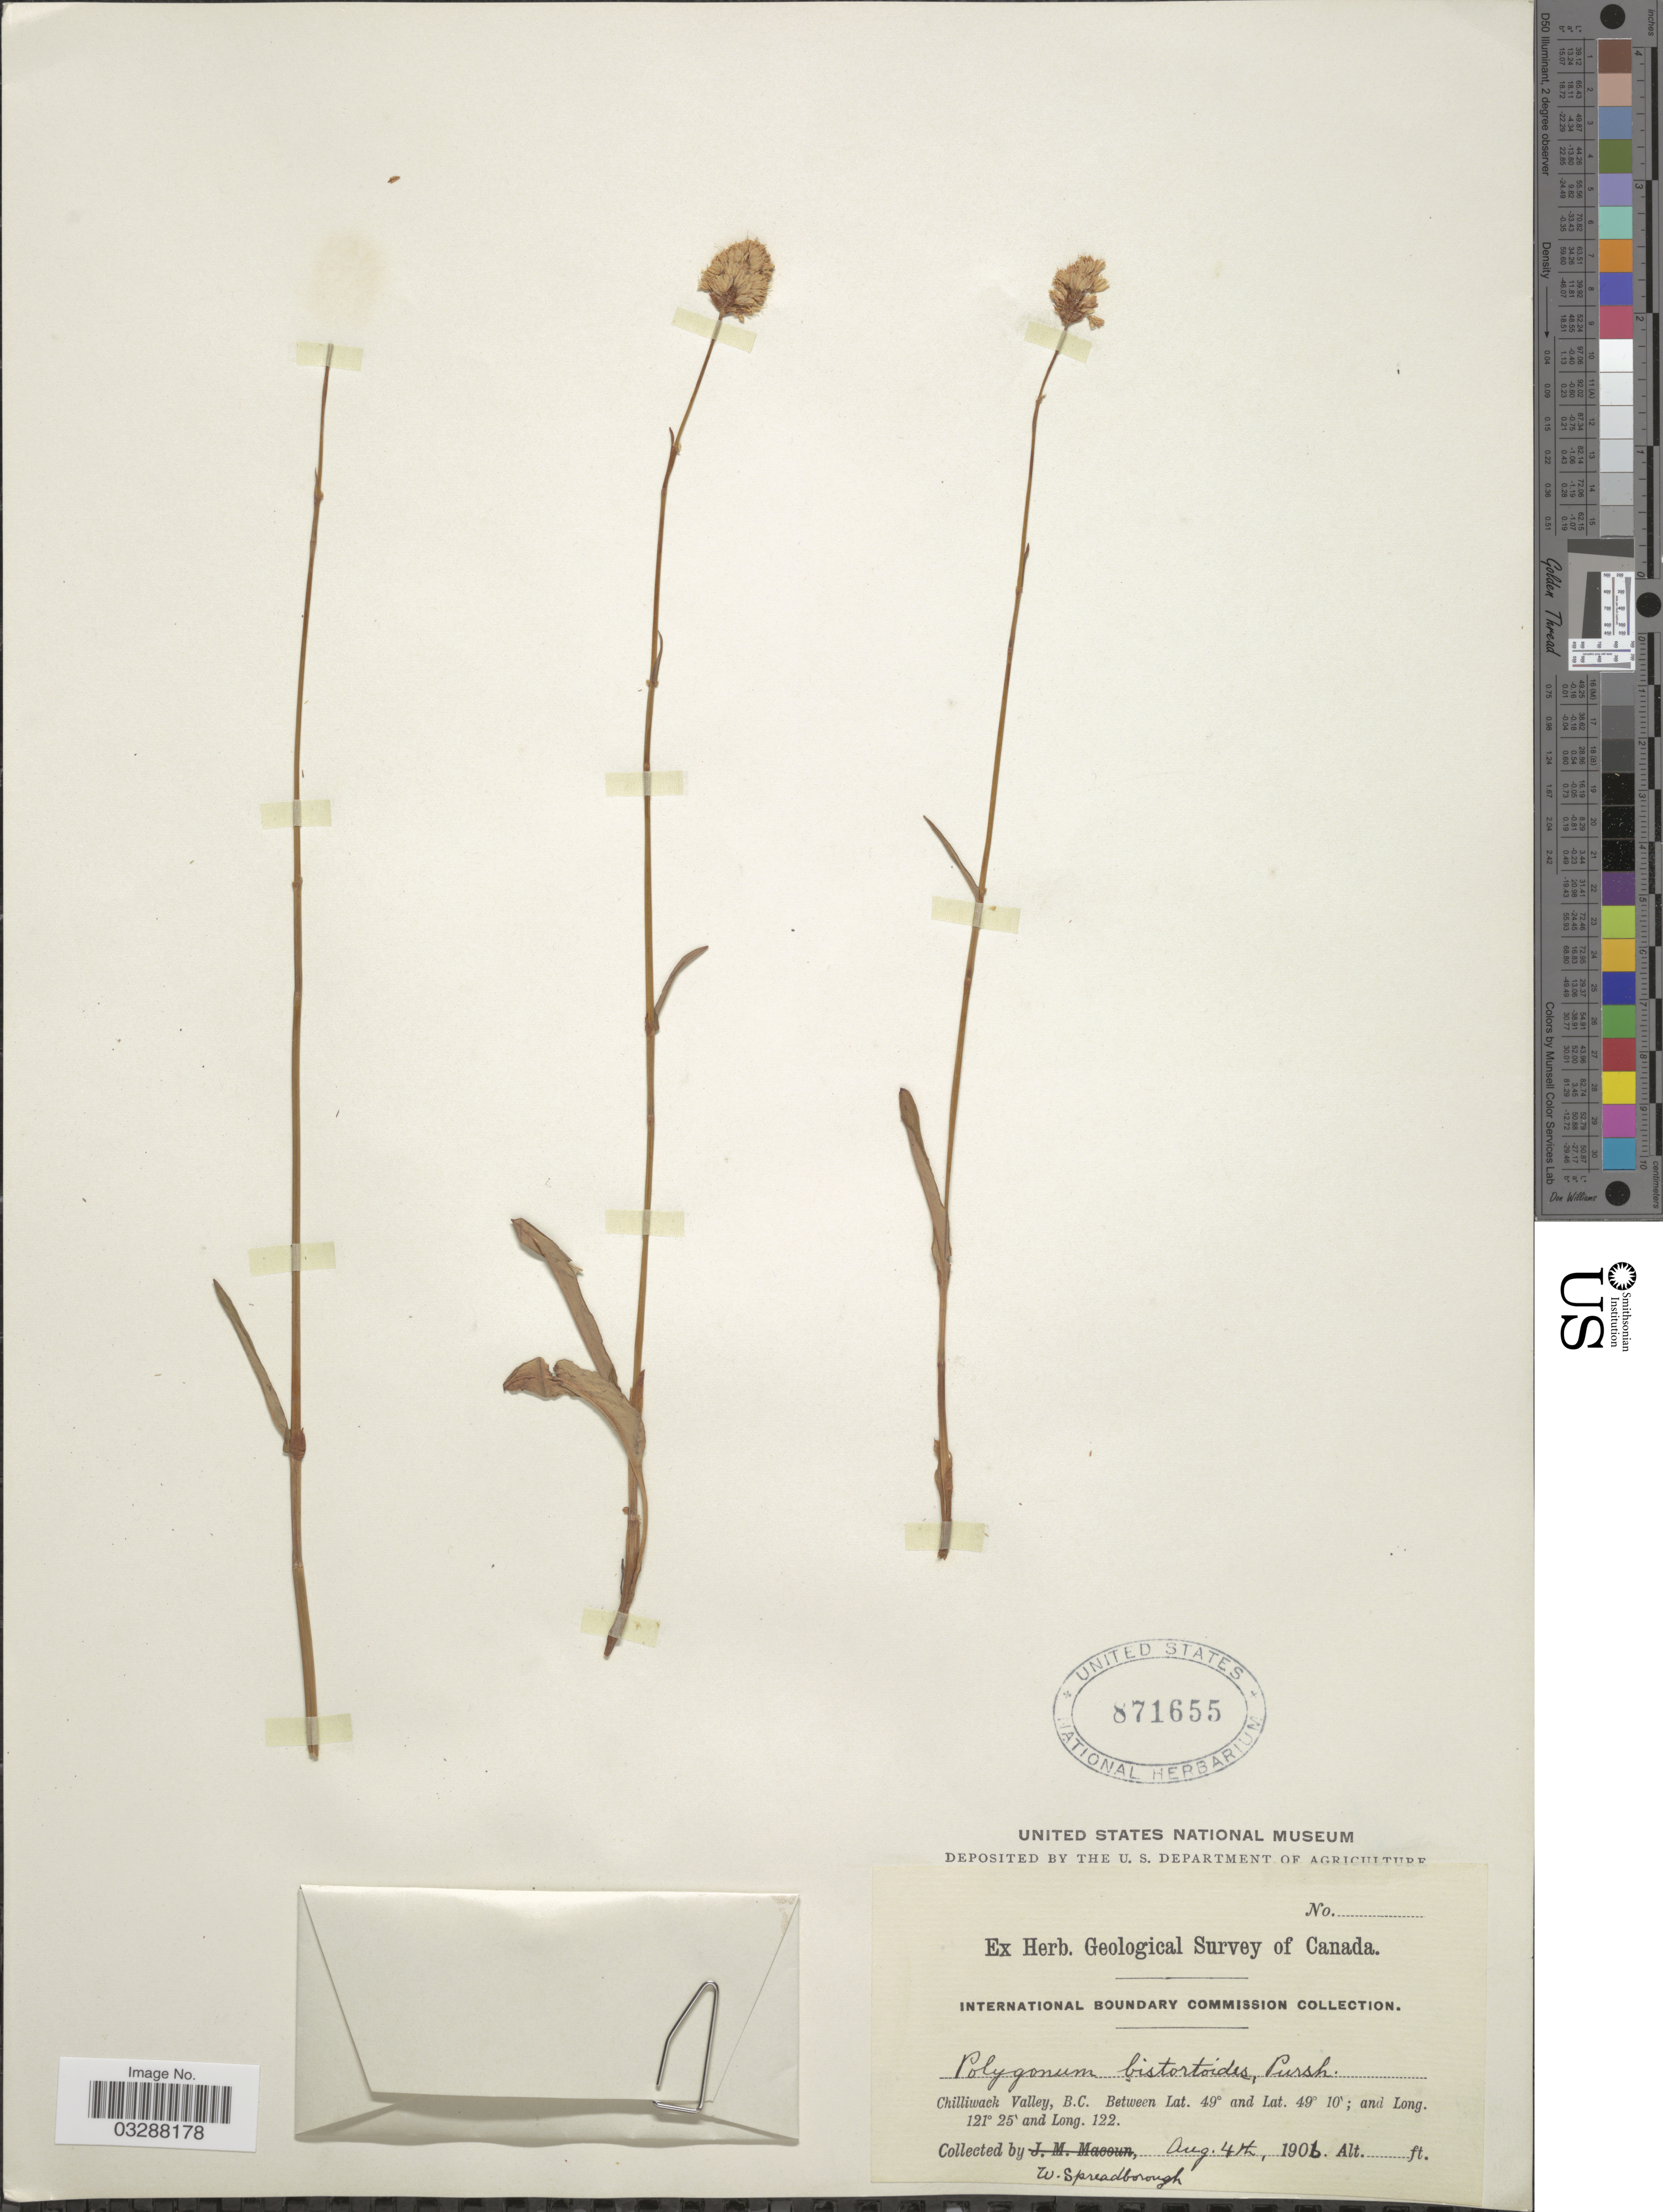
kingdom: Plantae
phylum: Tracheophyta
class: Magnoliopsida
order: Caryophyllales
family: Polygonaceae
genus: Bistorta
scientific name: Bistorta bistortoides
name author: (Pursh) Small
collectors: W. Spreadborough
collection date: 1906-08-04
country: Canada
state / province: British Columbia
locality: Chilliwack Valley, B.C.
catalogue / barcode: US 871655